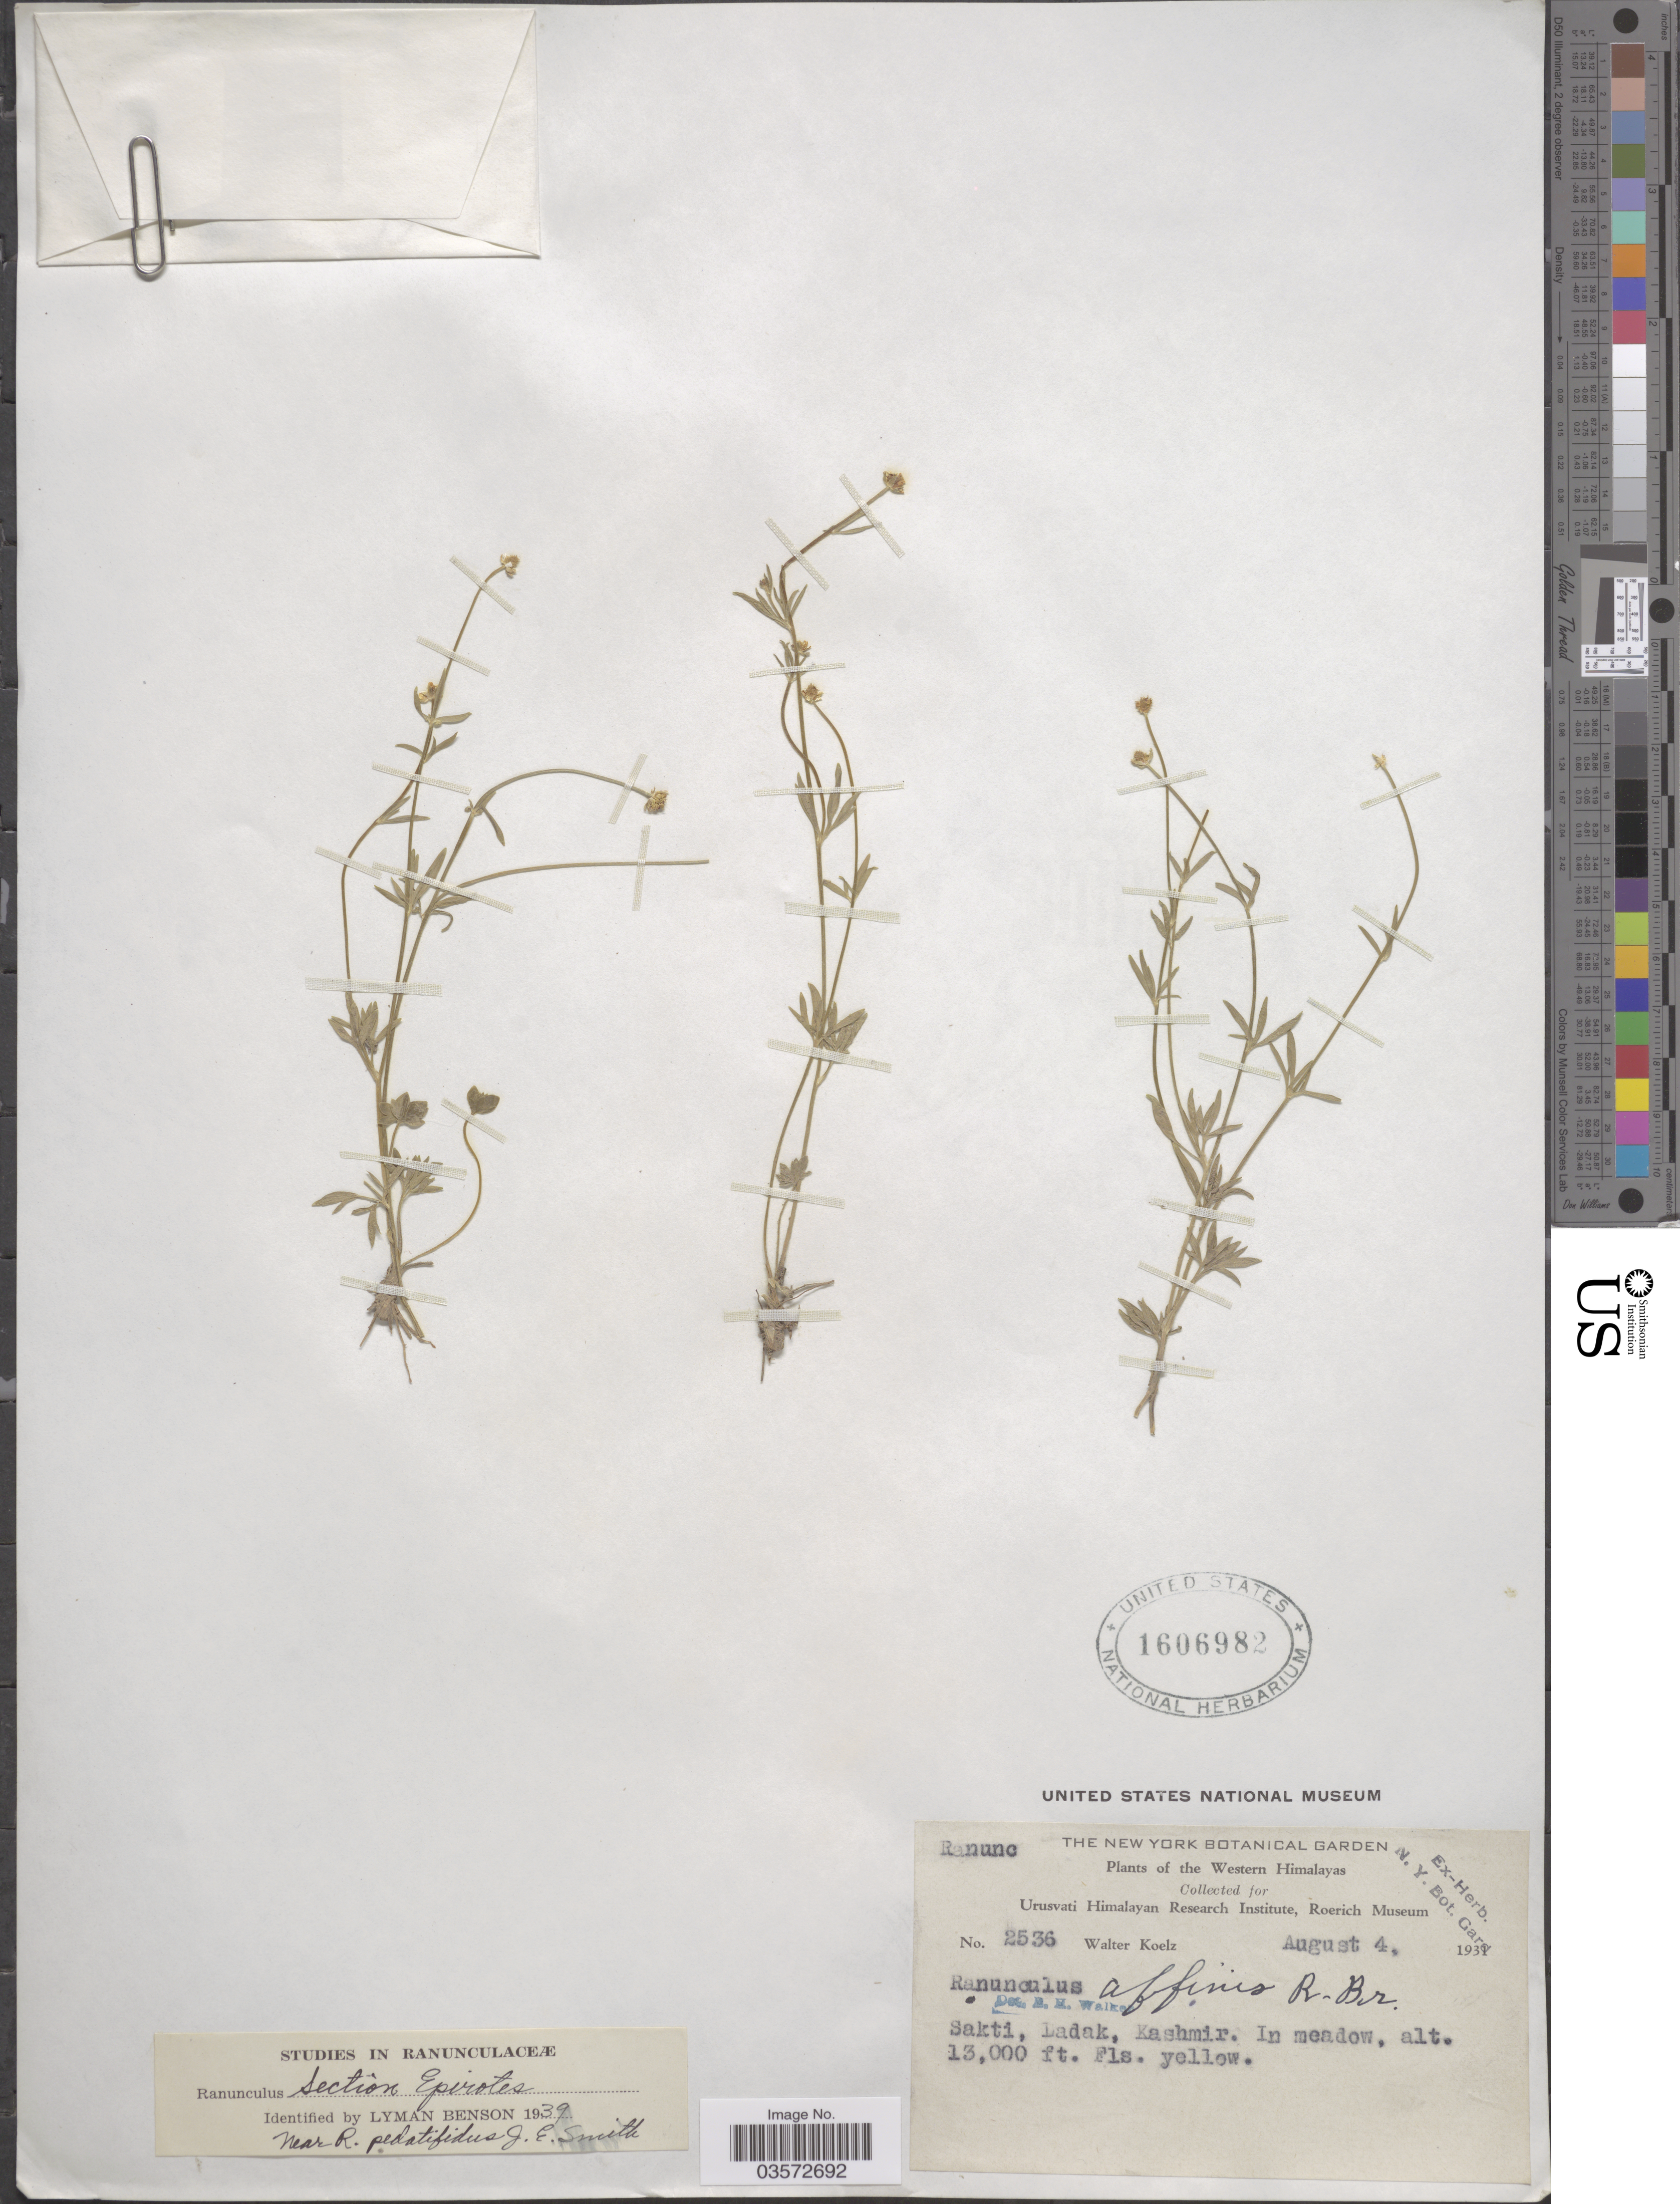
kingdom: Plantae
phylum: Tracheophyta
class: Magnoliopsida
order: Ranunculales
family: Ranunculaceae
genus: Ranunculus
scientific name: Ranunculus pedatifidus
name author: Sm.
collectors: W. N. Koelz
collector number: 2536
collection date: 1931-08-04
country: India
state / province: Ladakh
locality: The Western Himalayas. Sakti, Ladak, Kashmir. In meadow.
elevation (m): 3962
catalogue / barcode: US 1606982